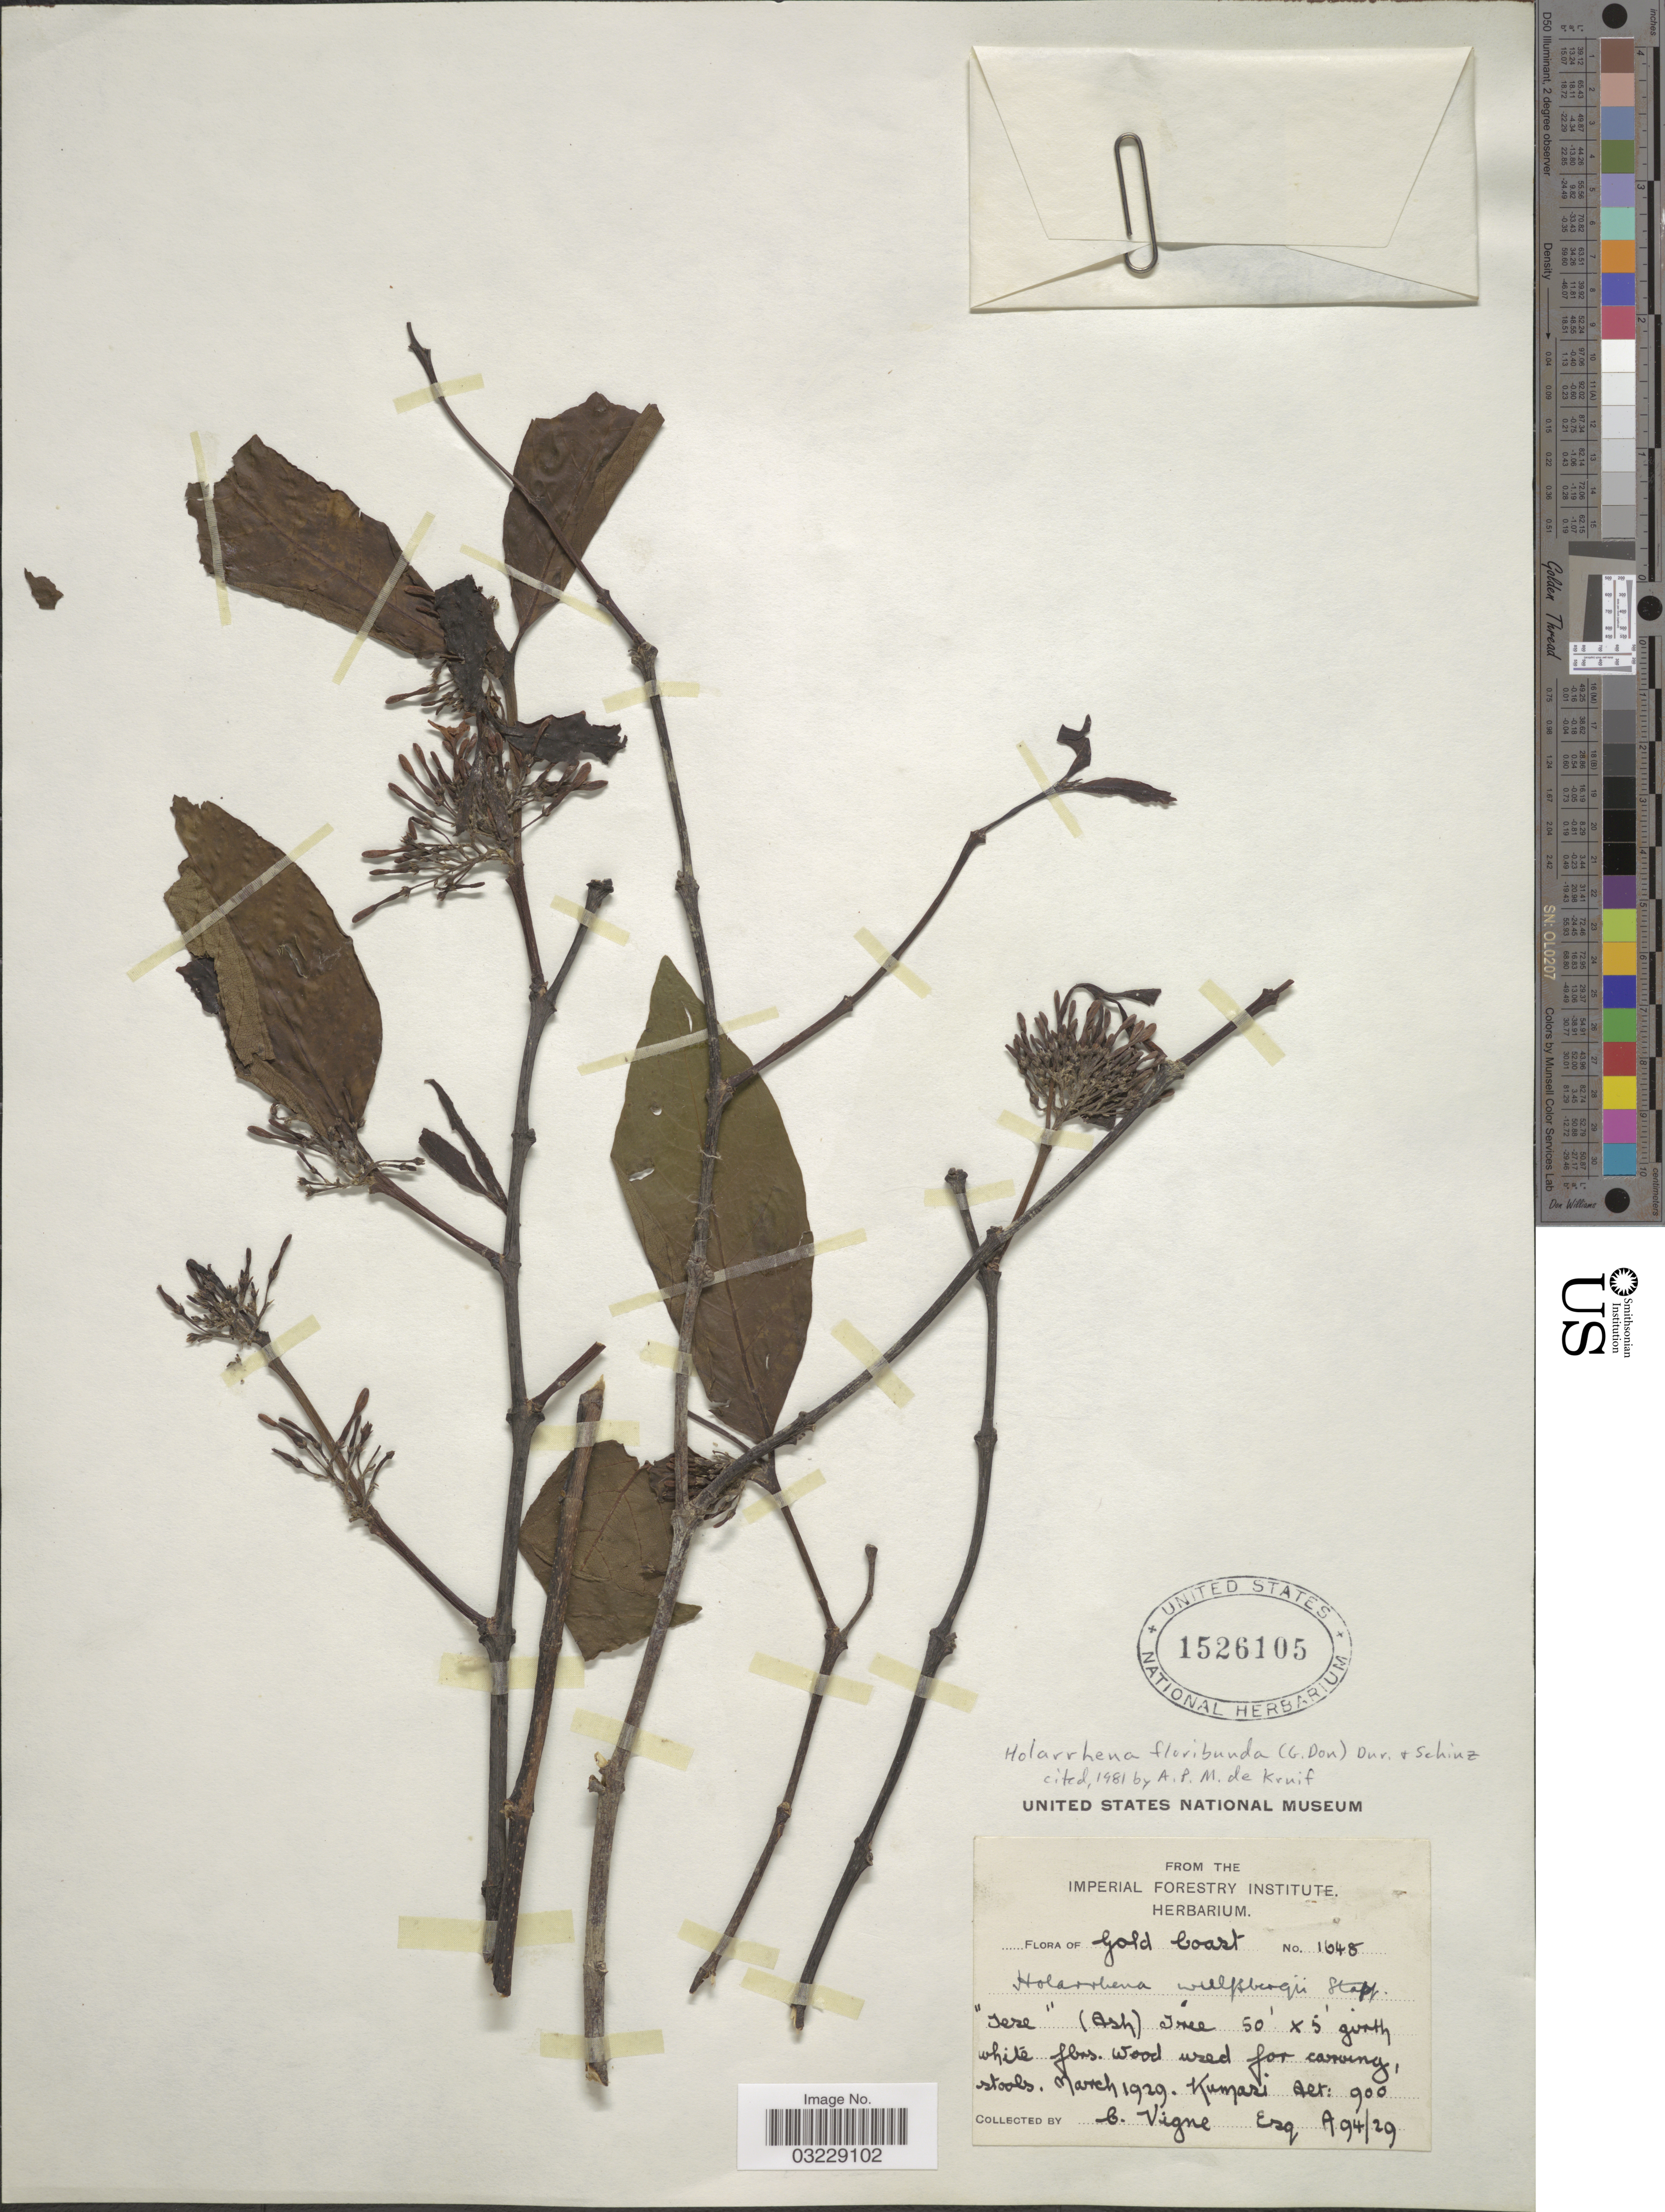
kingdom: Plantae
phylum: Tracheophyta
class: Magnoliopsida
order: Gentianales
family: Apocynaceae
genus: Holarrhena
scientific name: Holarrhena floribunda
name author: (G. Don) Durand & Schinz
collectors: C. Vigne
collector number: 1648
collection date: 1929-03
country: Ghana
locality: Gold Coast. Kumazi.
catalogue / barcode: US 1526105